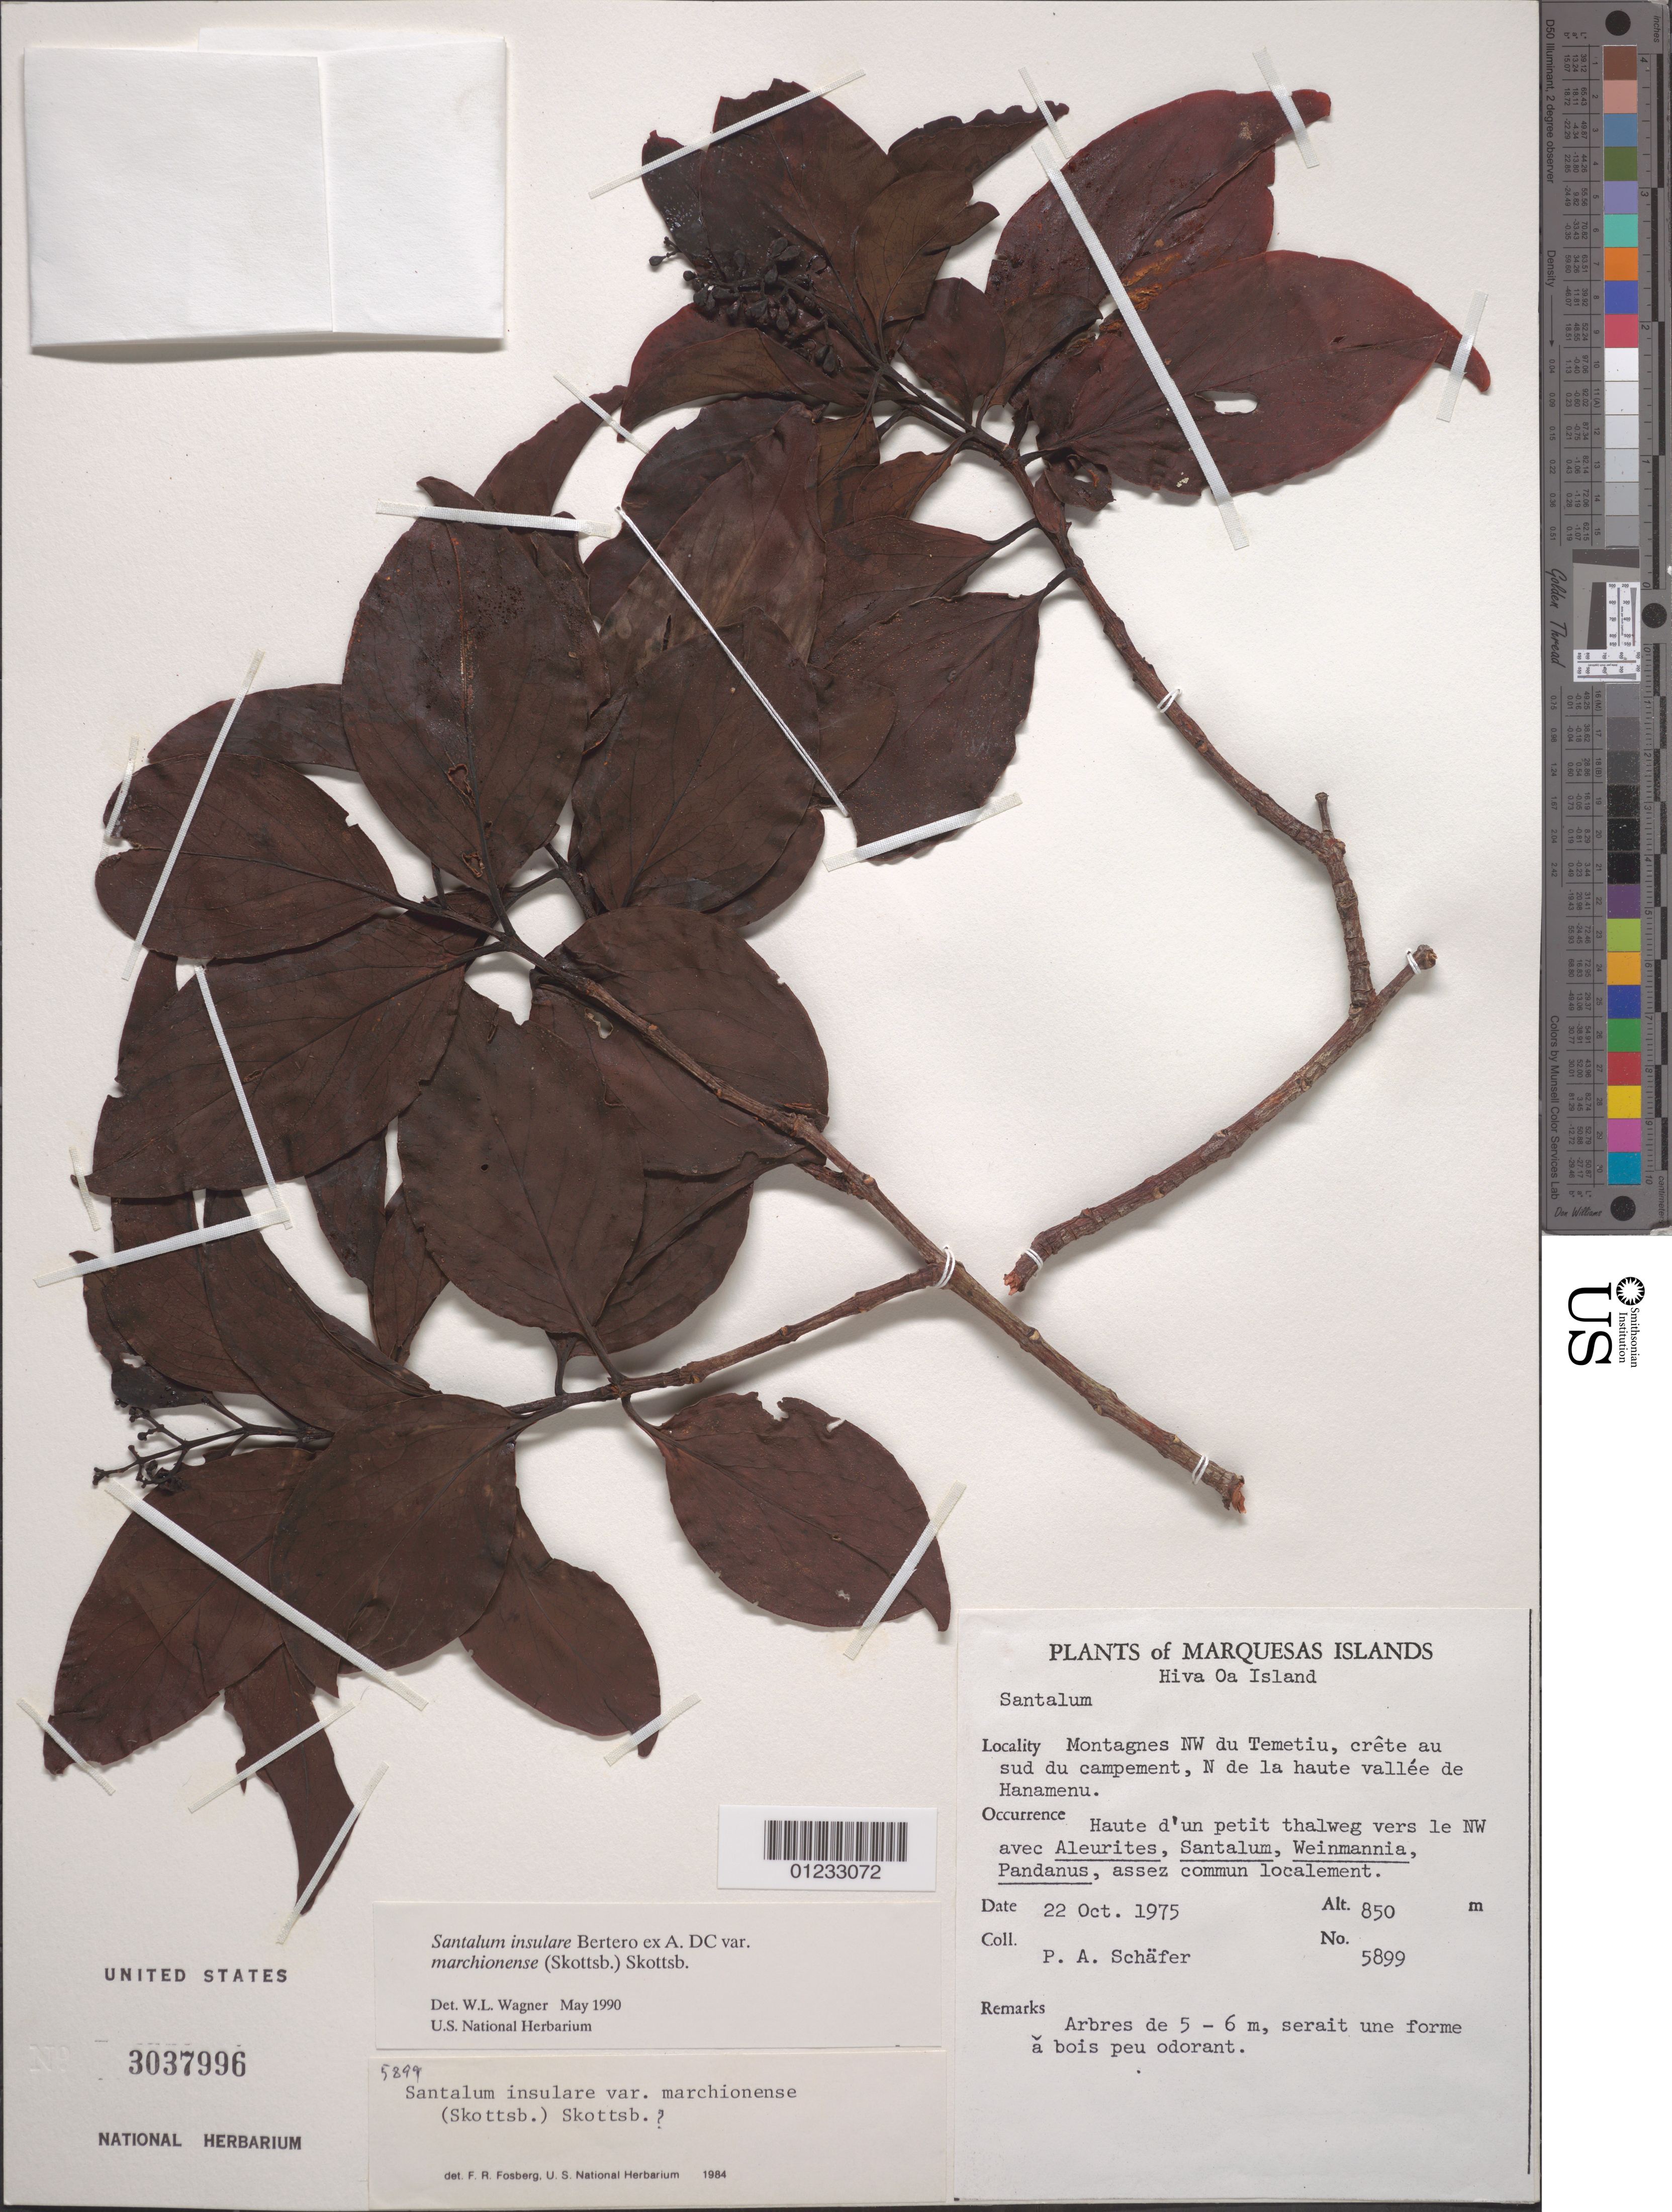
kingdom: Plantae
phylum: Tracheophyta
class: Magnoliopsida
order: Santalales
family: Santalaceae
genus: Santalum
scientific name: Santalum insulare var. marchionense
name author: (Skottsb.) Skottsb.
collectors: P. A. Schäfer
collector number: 5899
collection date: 1975-10-22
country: French Polynesia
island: Hiva Oa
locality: mountains NW of Temetiu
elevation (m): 850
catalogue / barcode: US 3037996